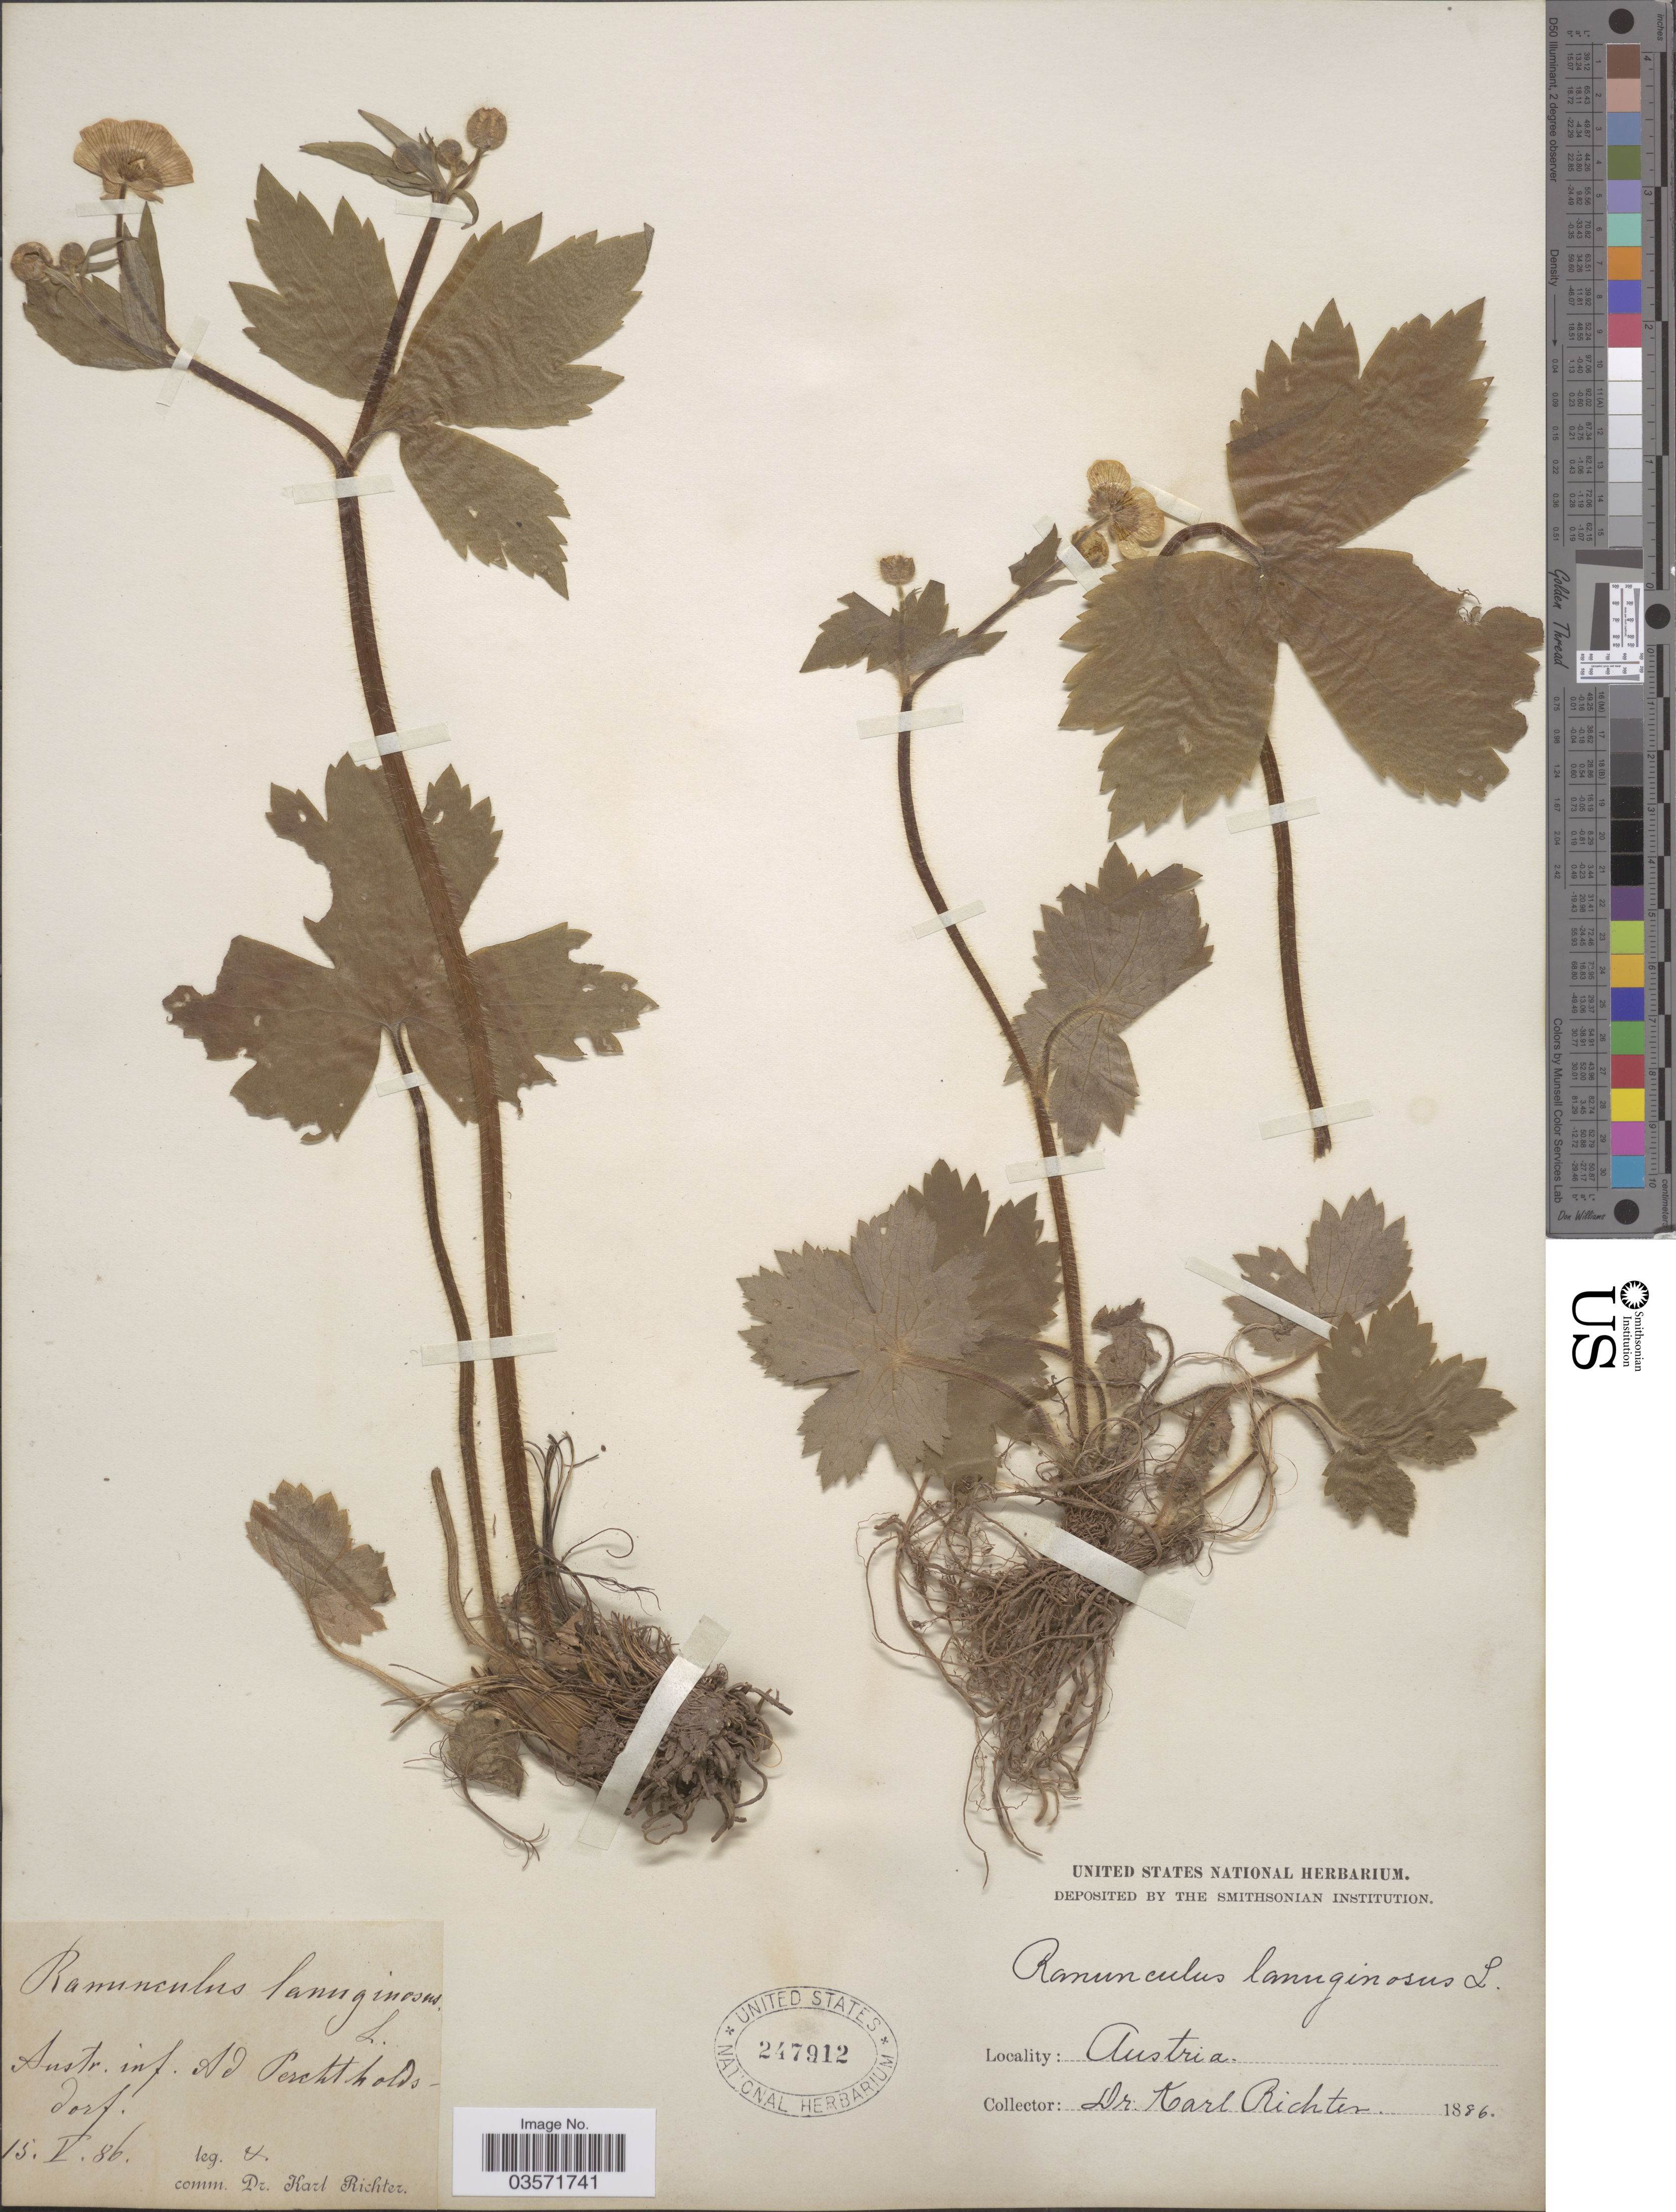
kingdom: Plantae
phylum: Tracheophyta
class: Magnoliopsida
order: Ranunculales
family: Ranunculaceae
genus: Ranunculus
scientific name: Ranunculus lanuginosus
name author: L.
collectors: K. Richter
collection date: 1886-05-15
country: Austria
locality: Austr. inf. Ad Perchtholdsdorf.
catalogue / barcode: US 247912